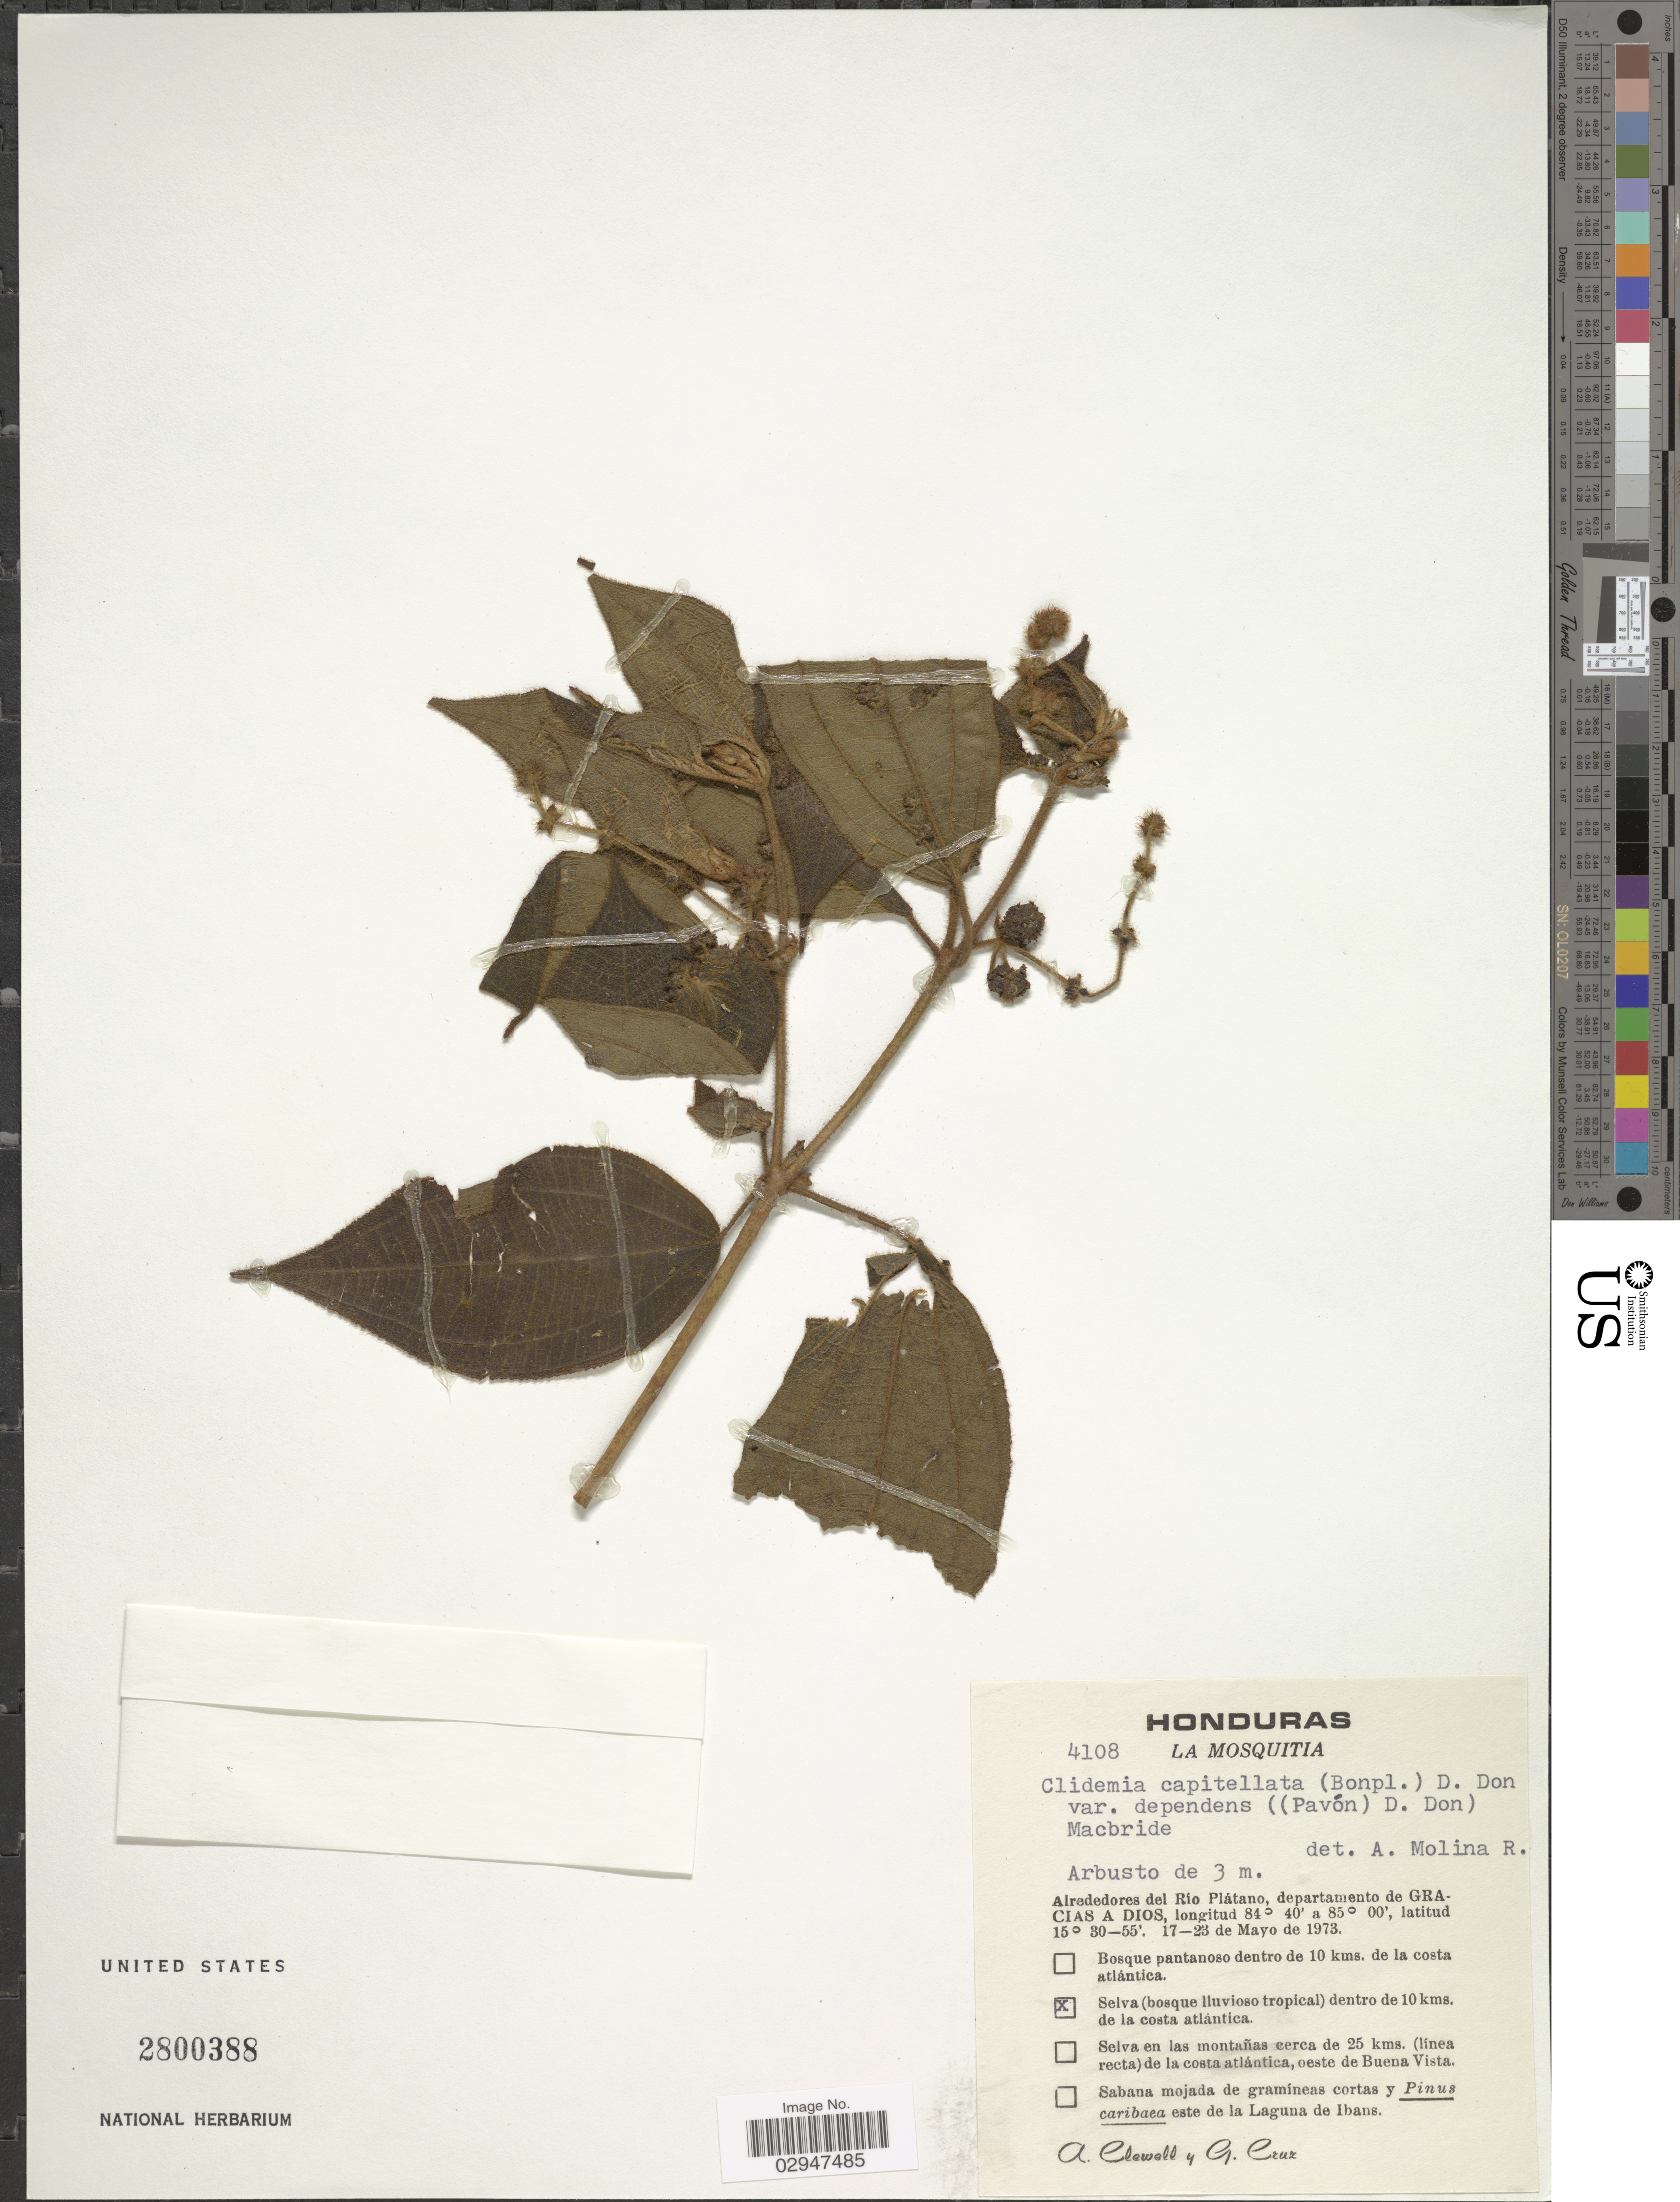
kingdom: Plantae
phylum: Tracheophyta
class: Magnoliopsida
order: Myrtales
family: Melastomataceae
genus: Clidemia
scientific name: Clidemia capitellata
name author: (Bonpl.) D. Don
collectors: A. Clewell & G. Cruz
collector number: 4108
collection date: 1973-05-17/1973-05-23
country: Honduras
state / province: Gracias de Dios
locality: La Mosquitia. Alrededores del Río Plátano, departamento de GRACIAS A DIOS. Selva (bosque lluvioso tropical) dentro de 10 kms. de la costa atlántica.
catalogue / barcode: US 2800388